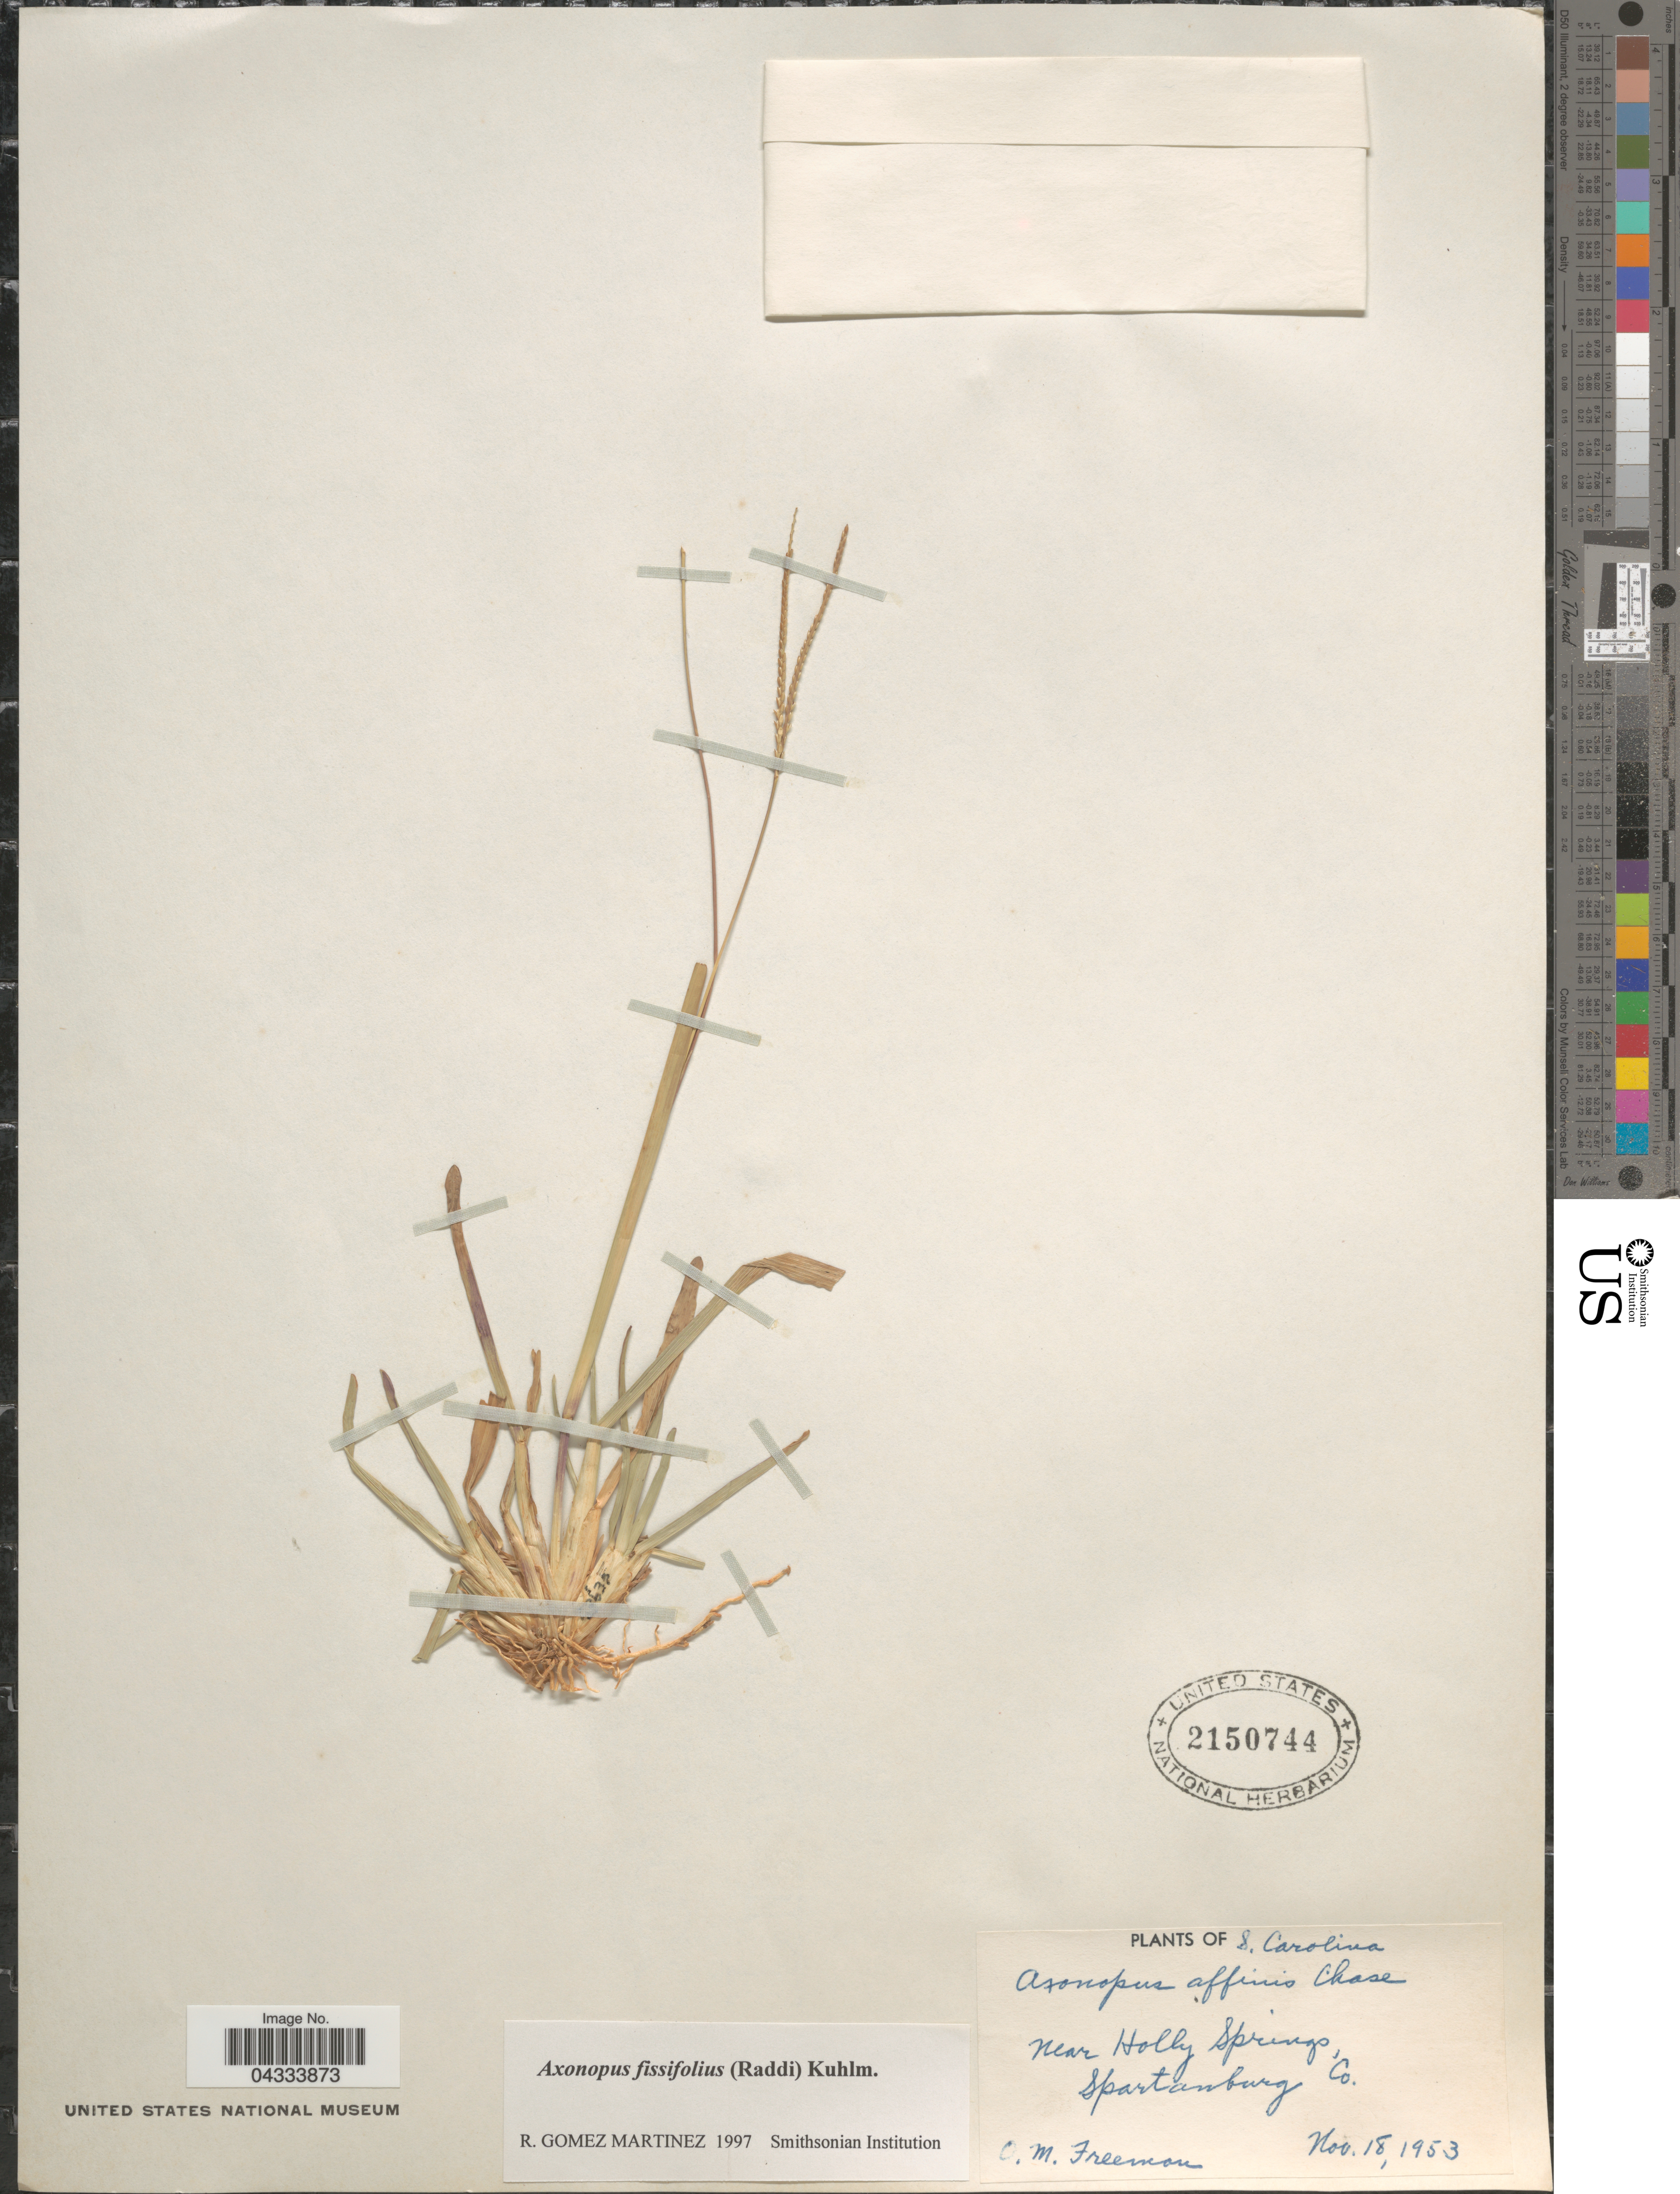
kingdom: Plantae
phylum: Tracheophyta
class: Liliopsida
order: Poales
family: Poaceae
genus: Axonopus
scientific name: Axonopus fissifolius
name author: (Raddi) Kuhlm.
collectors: O. Freeman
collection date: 1953-11-18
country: United States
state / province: South Carolina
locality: Near Holly Springs, Spartanburg Co.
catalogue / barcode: US 2150744